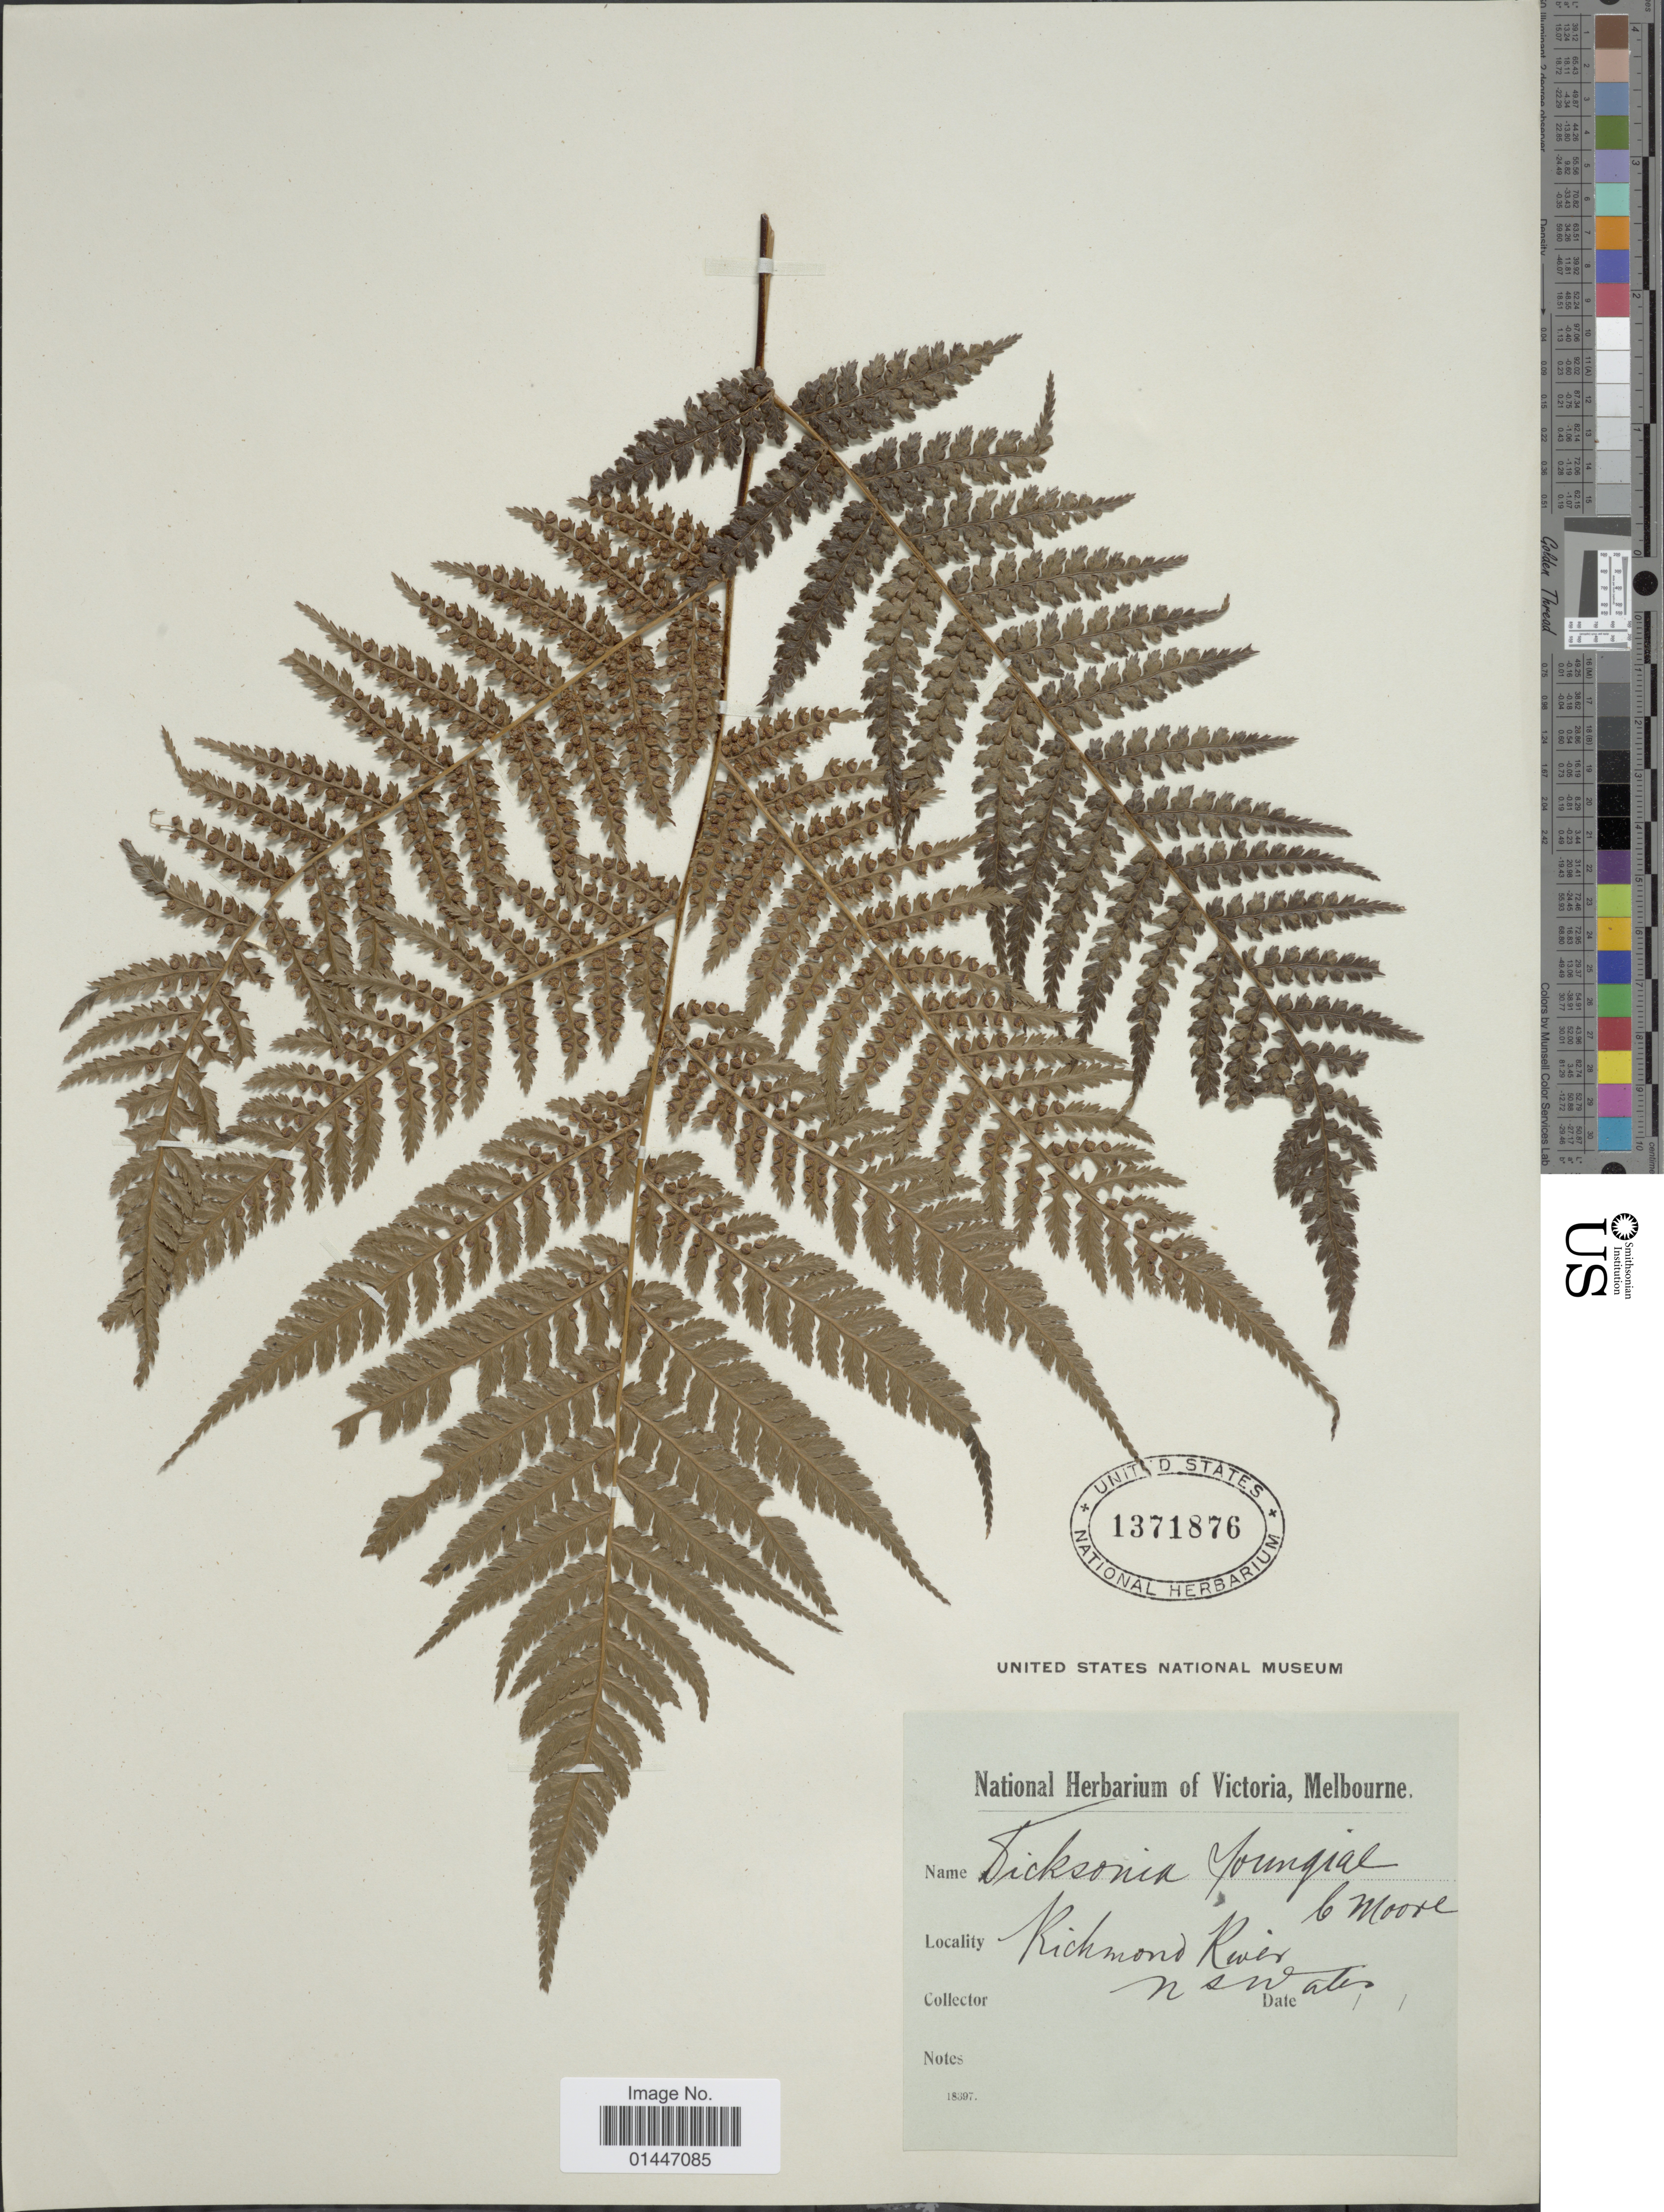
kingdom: Plantae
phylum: Tracheophyta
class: Polypodiopsida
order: Cyatheales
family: Dicksoniaceae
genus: Dicksonia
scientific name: Dicksonia youngiae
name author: C. Moore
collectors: National Herbarium of Victoria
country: Australia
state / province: New South Wales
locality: Richmond River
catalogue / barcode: US 1371876